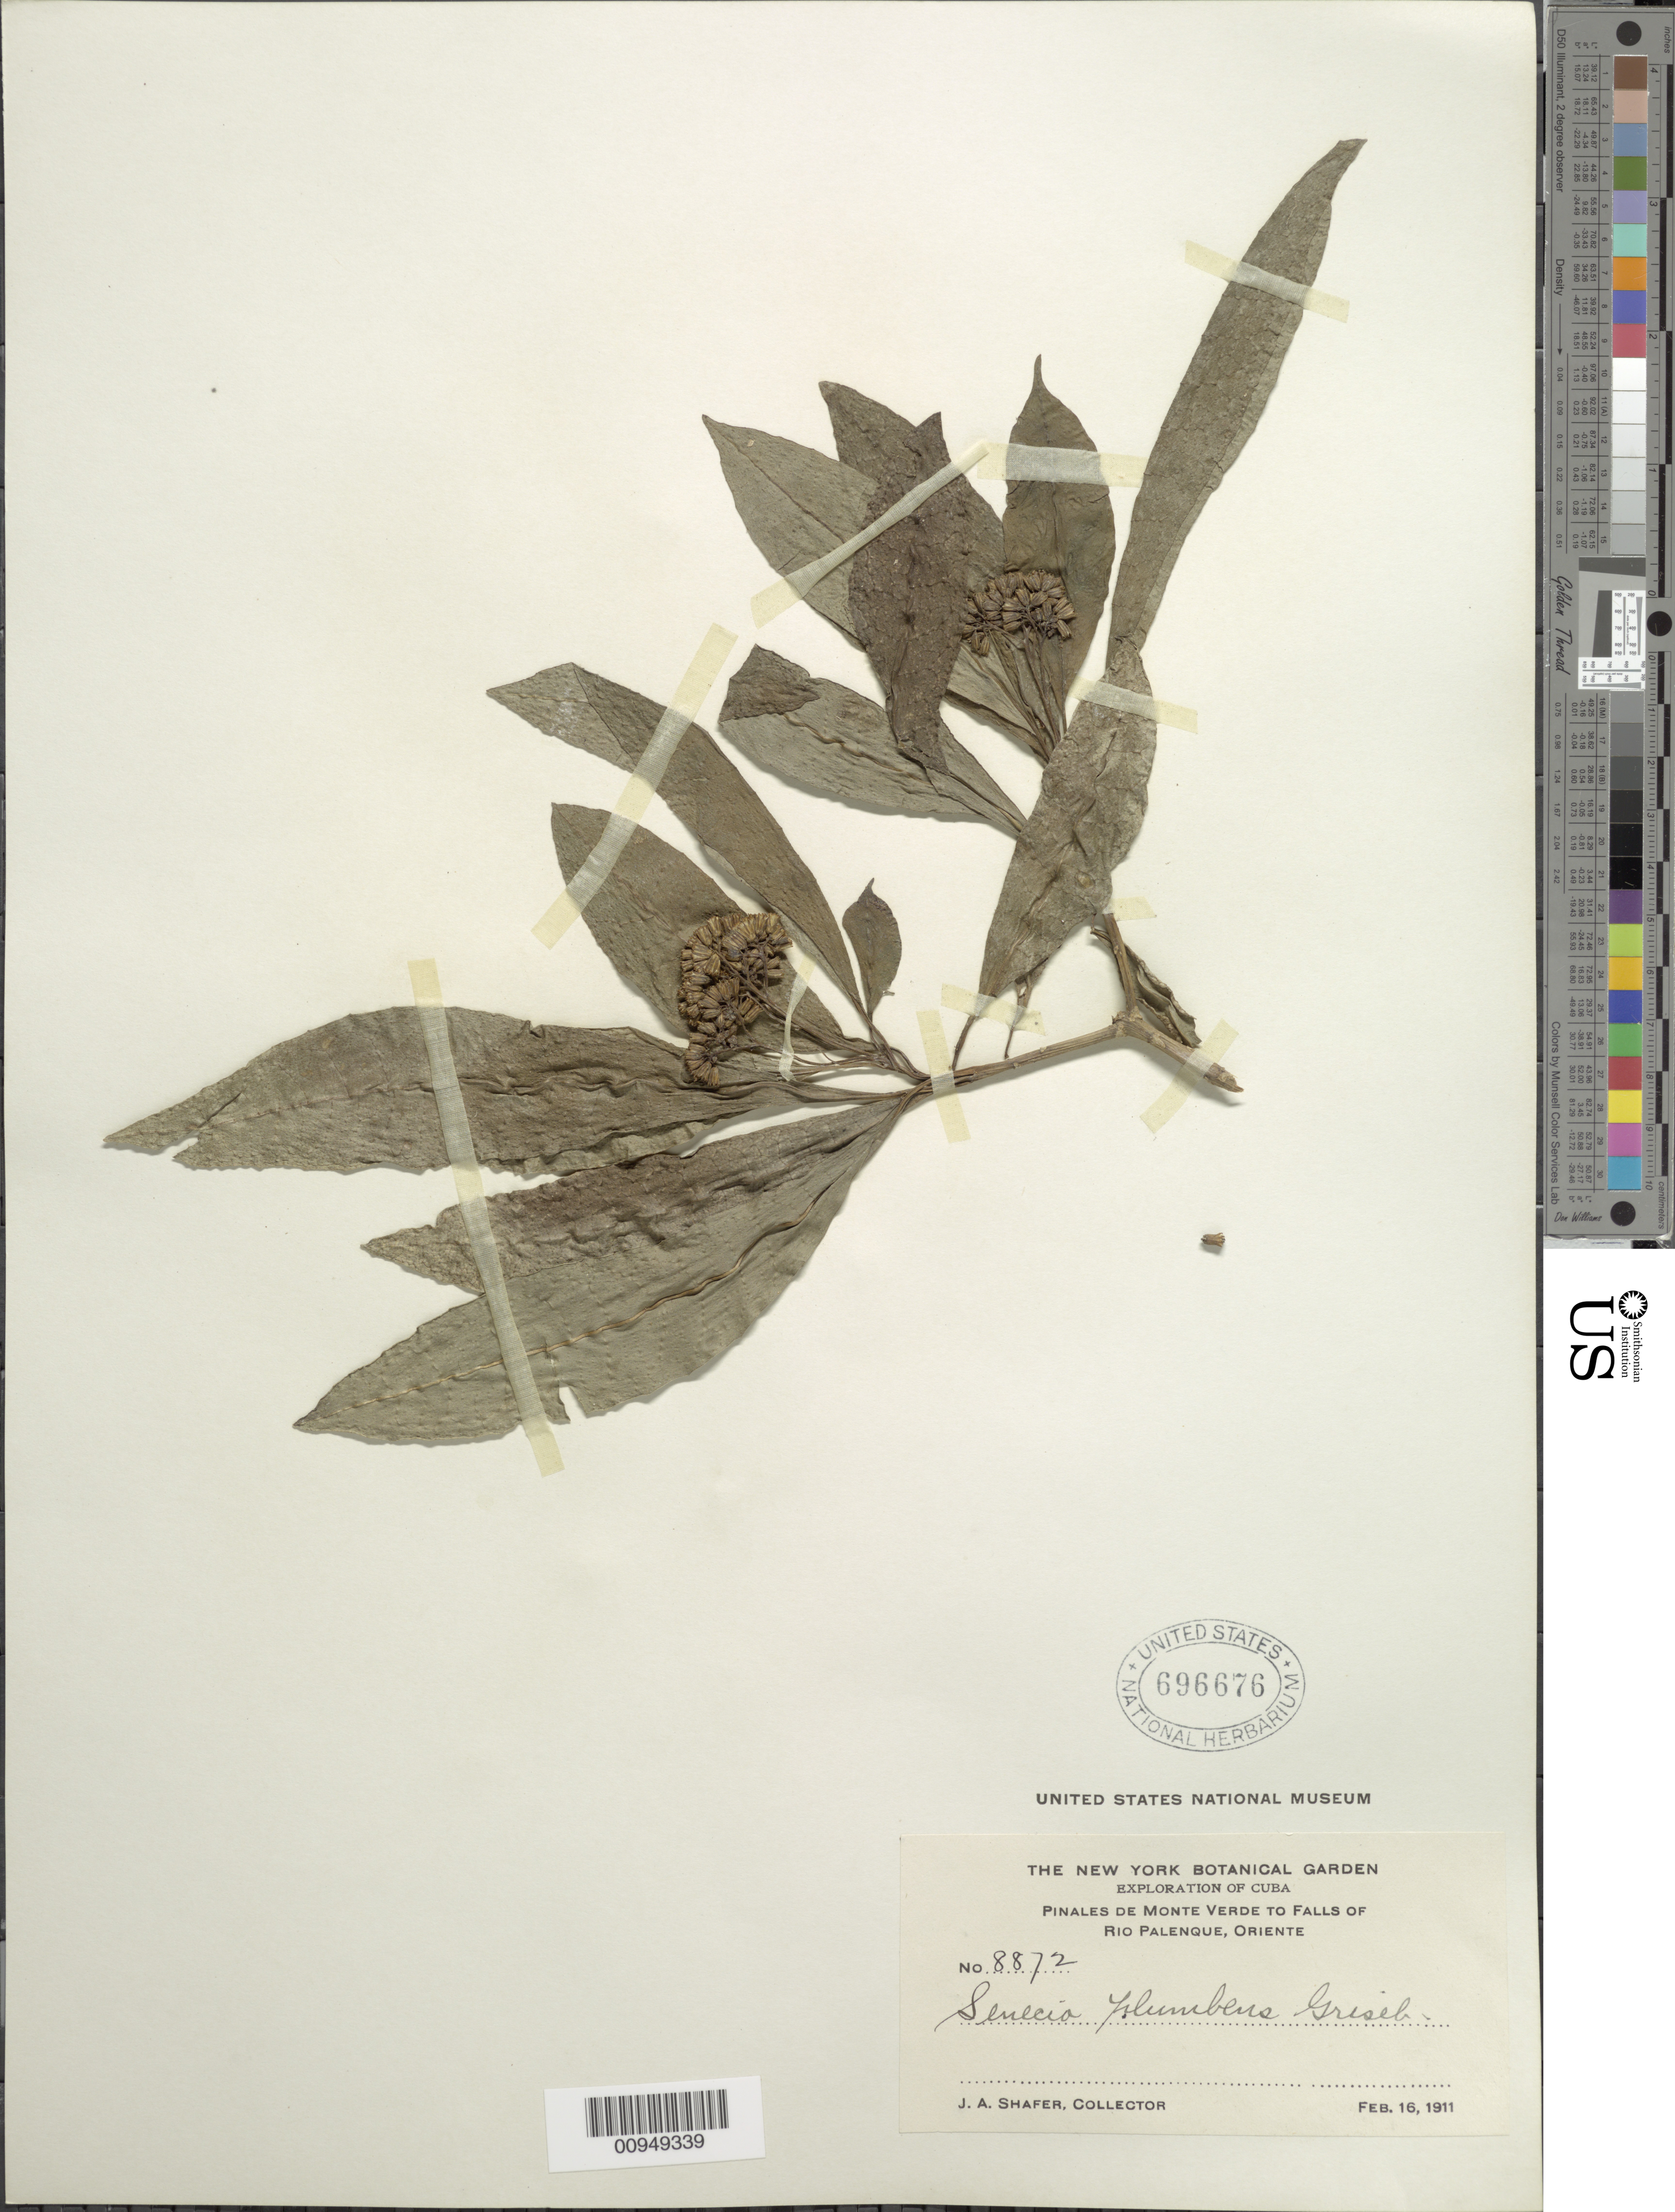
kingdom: Plantae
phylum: Tracheophyta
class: Magnoliopsida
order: Asterales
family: Asteraceae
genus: Senecio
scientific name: Senecio plumbeus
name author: Griseb.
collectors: J. A. Shafer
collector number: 8872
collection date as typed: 16 Feb 1911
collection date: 1911-02-16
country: Cuba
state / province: Oriente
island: Cuba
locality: Pinales de Monte Verde to Falls of Rio Palenque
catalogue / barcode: US 696676